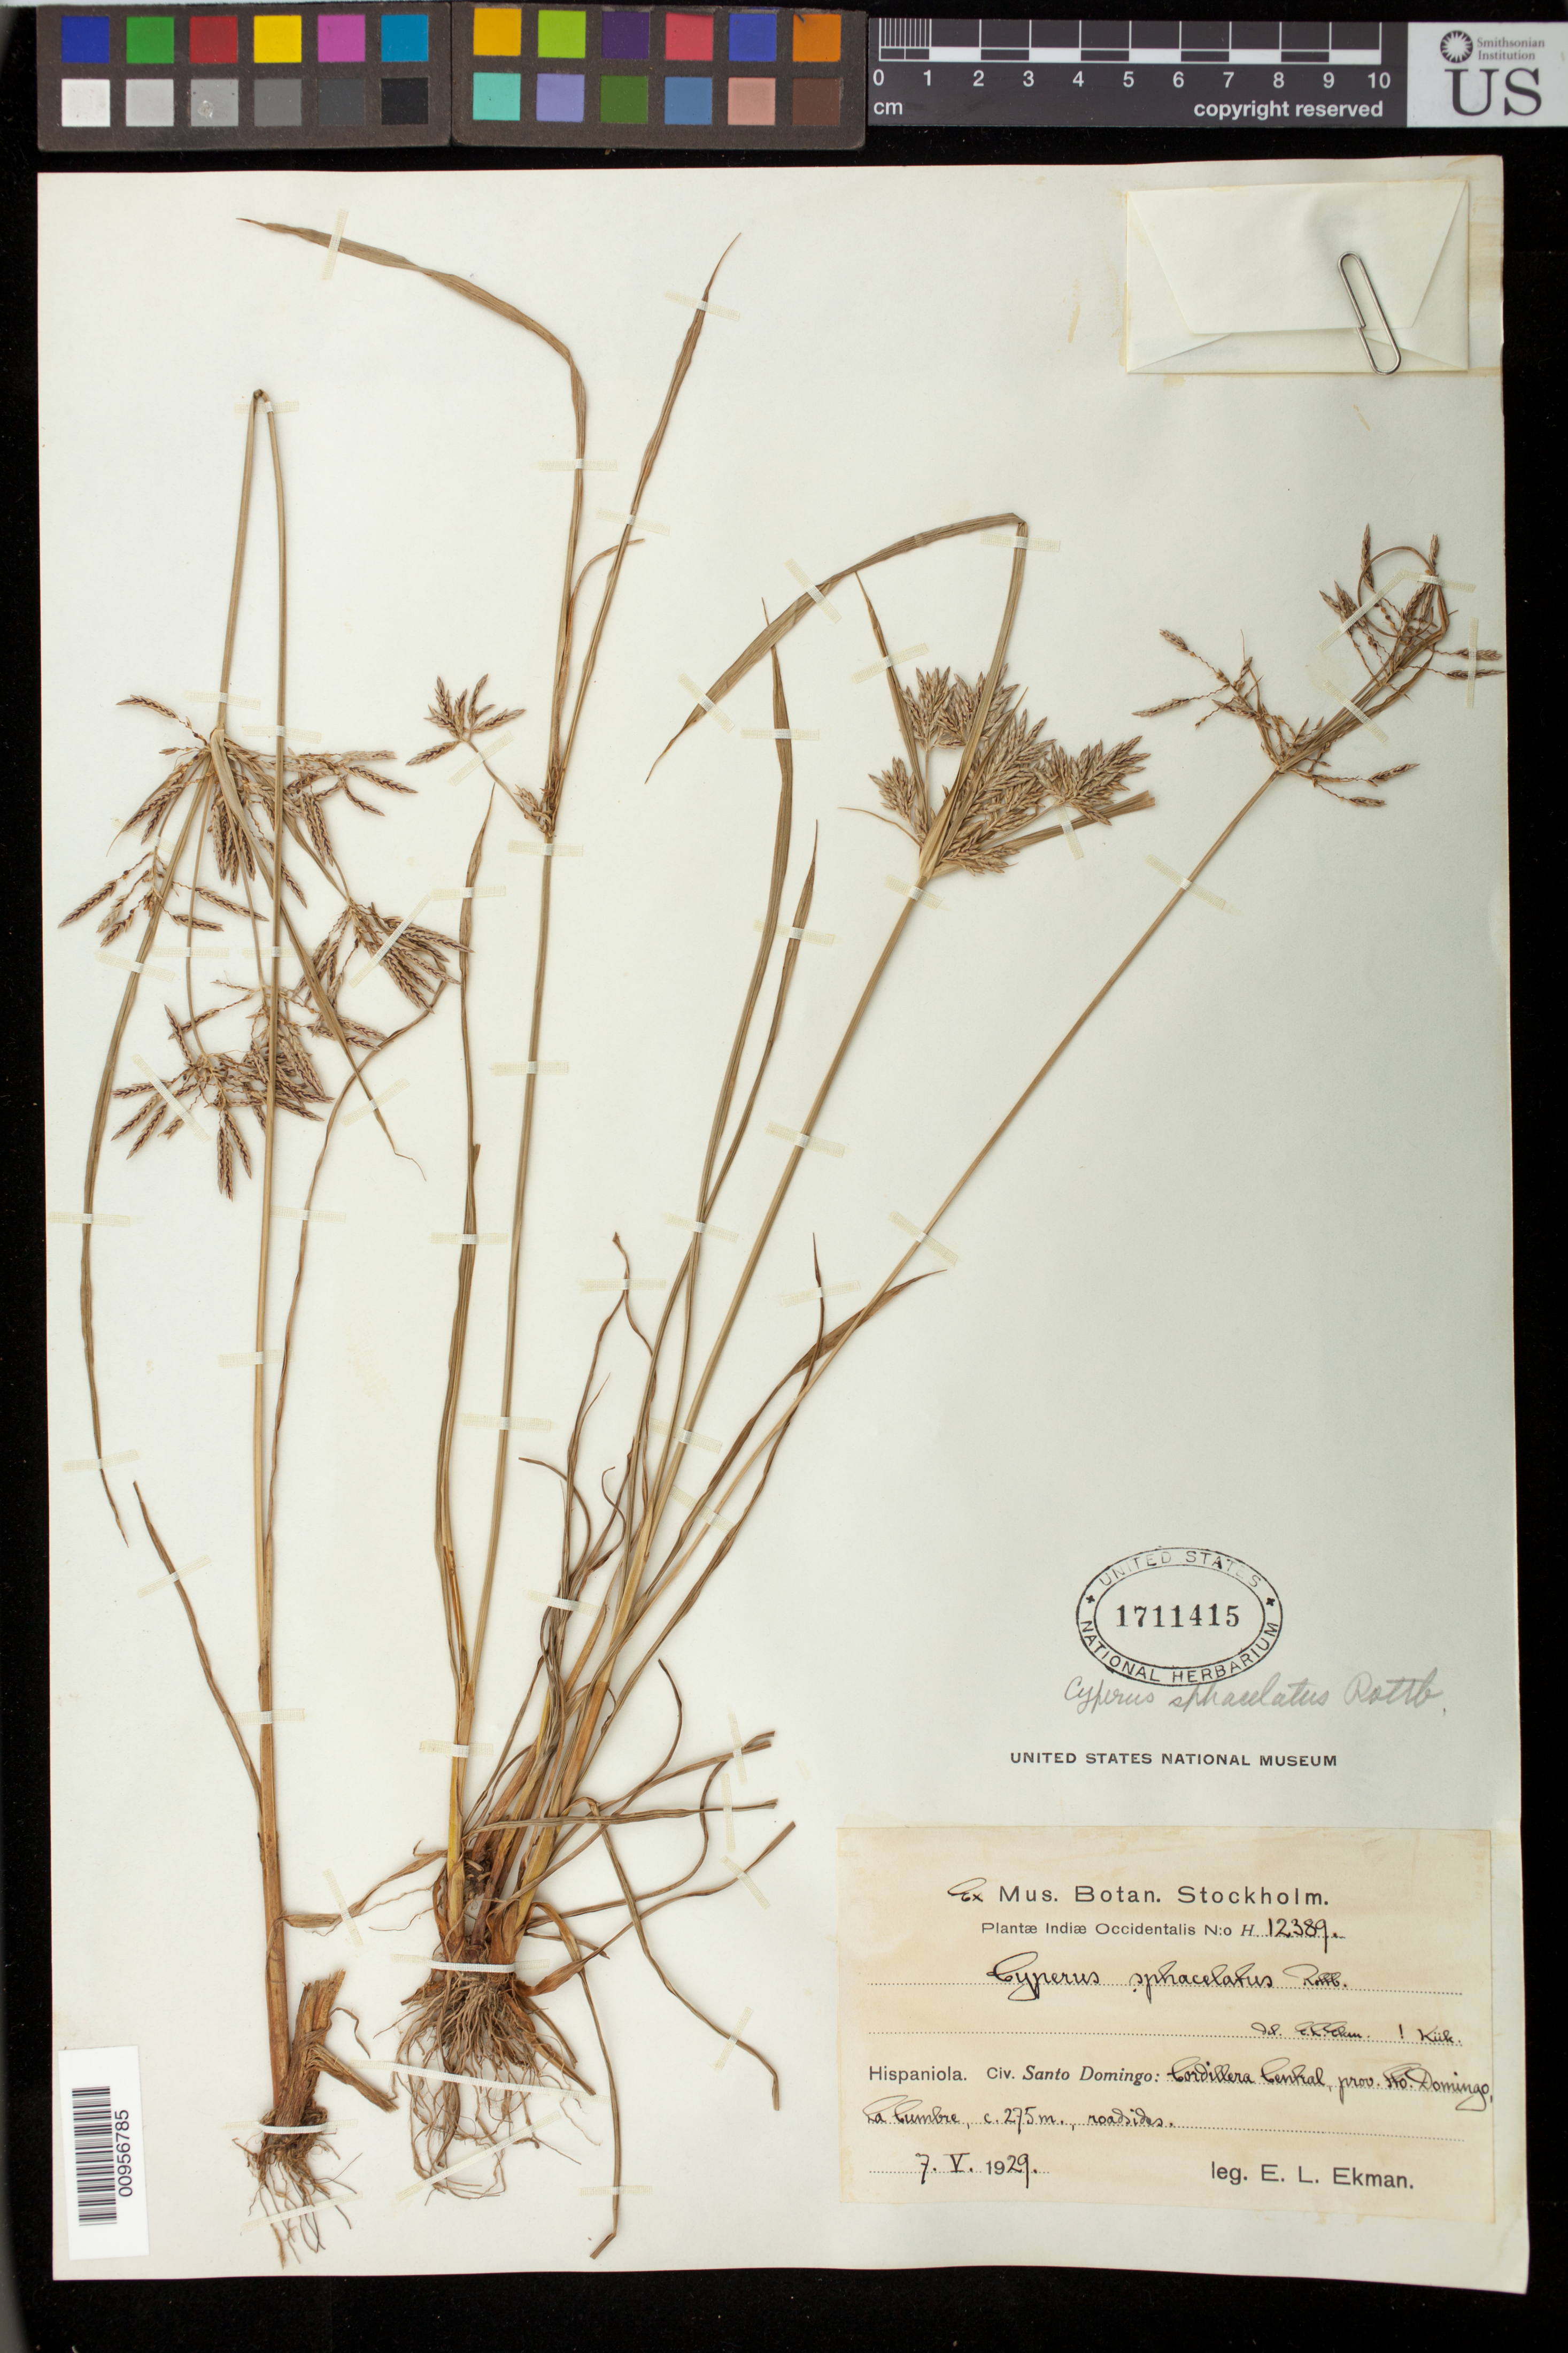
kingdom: Plantae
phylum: Tracheophyta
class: Liliopsida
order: Poales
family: Cyperaceae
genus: Cyperus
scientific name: Cyperus sphacelatus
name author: Rottb.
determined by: Kükenthal, G.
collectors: E. L. Ekman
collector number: H 12389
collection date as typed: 07 May 1929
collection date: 1929-05-07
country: Dominican Republic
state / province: Santo Domingo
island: Hispaniola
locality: Cordillera Central, La Cumbre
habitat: Roadsides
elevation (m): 275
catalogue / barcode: US 1711415